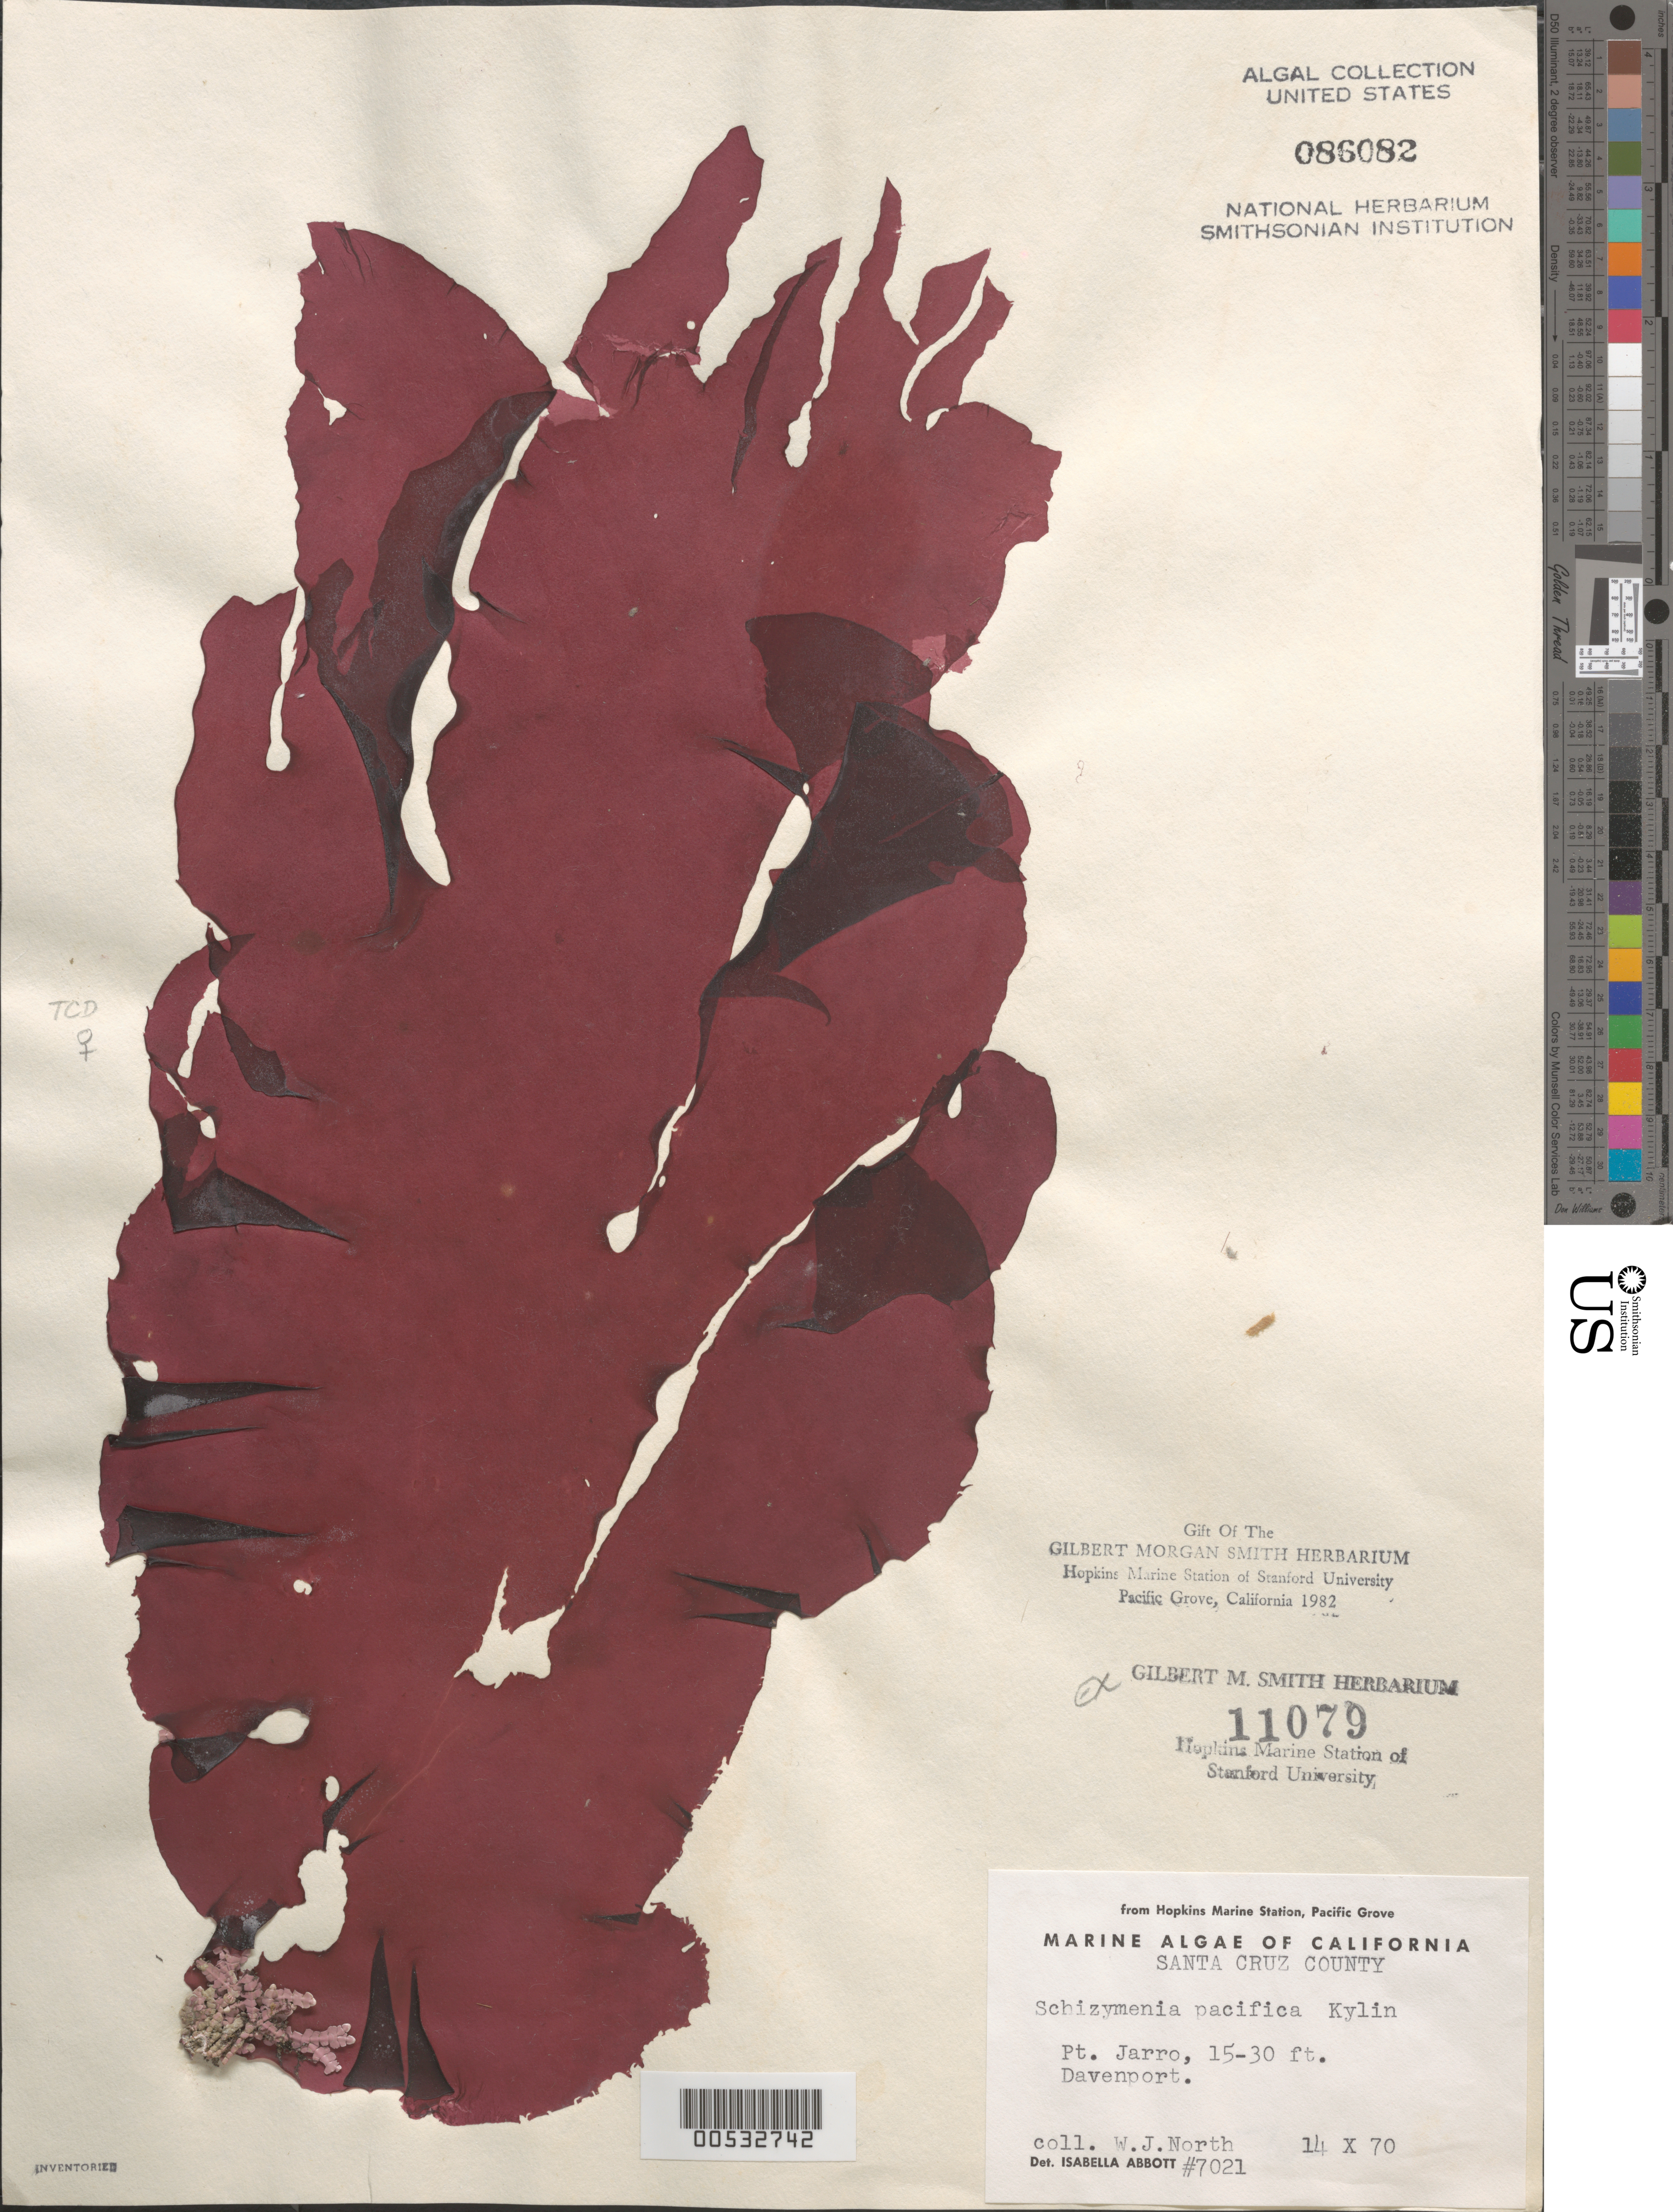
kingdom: Plantae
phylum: Rhodophyta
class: Florideophyceae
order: Nemastomatales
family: Schizymeniaceae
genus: Schizymenia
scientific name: Schizymenia pacifica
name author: (Kylin) Kylin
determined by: Abbott, Isabella A.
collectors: W. North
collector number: IAA 7021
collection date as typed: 14 Oct 1970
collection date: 1970-10-14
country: United States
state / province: California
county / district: Santa Cruz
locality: El Jarro Point (Pt. Jarro), Davenport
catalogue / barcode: US 86082